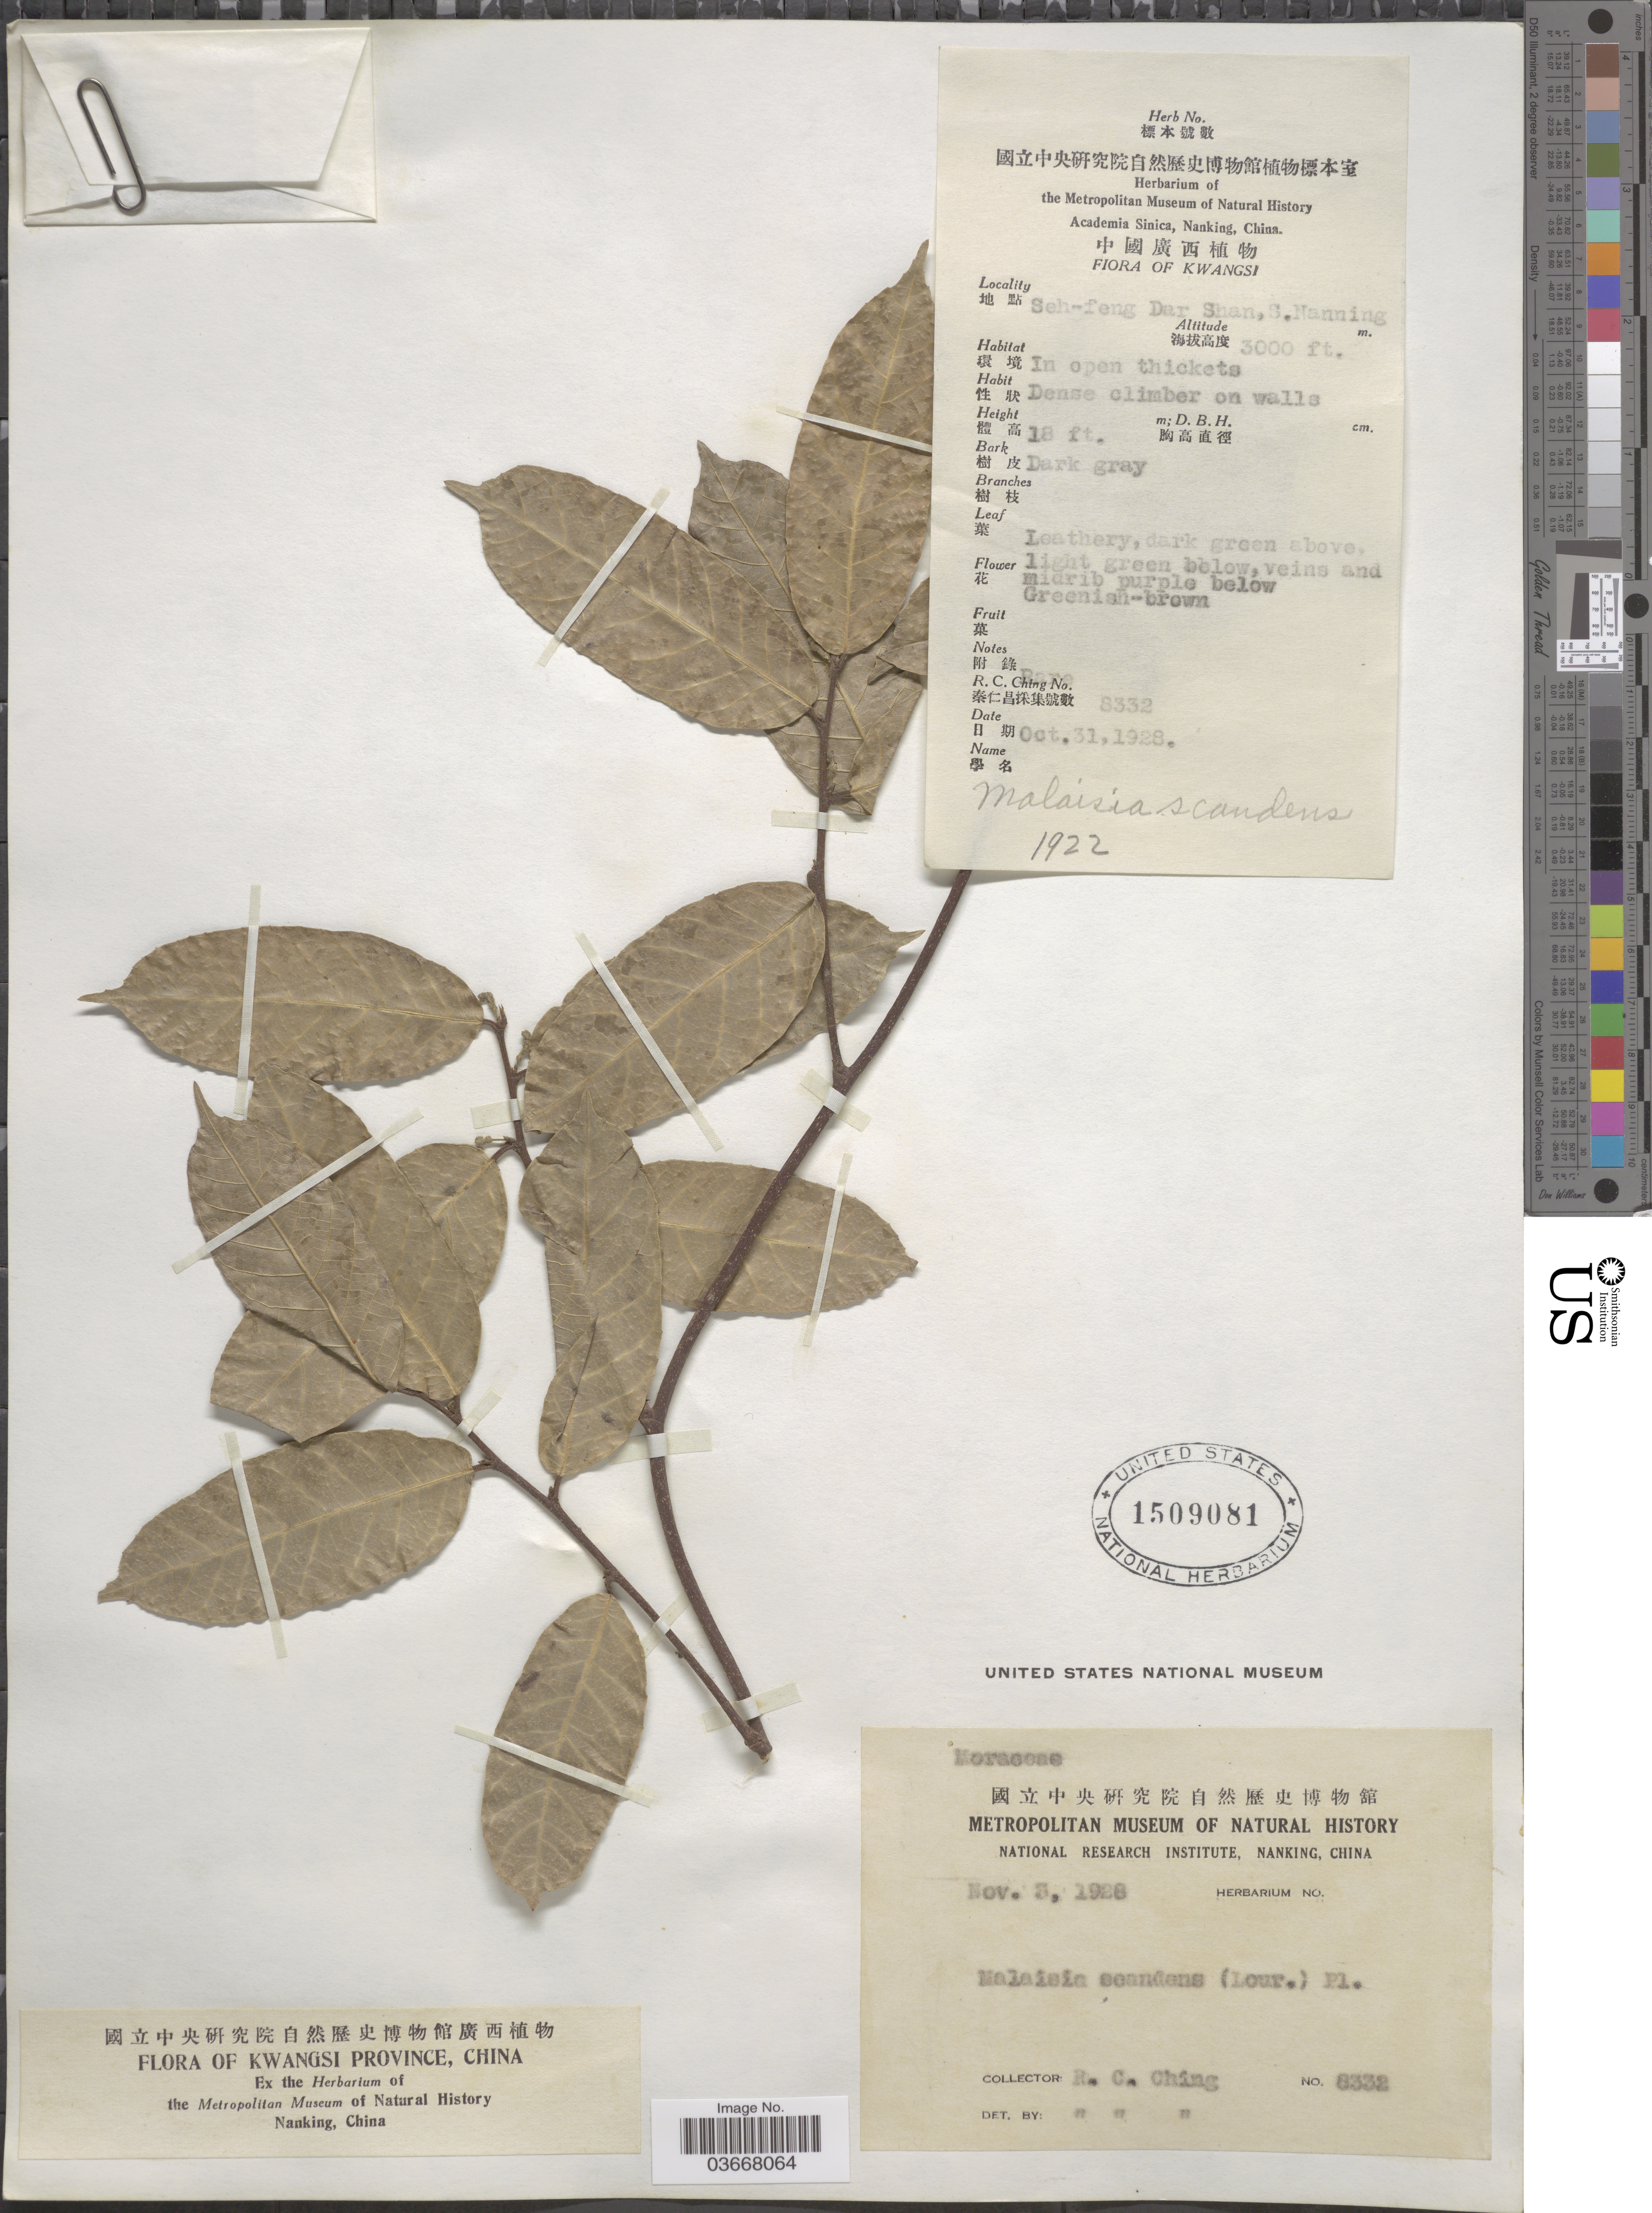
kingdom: Plantae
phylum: Tracheophyta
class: Magnoliopsida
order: Rosales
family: Moraceae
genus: Malaisia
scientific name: Malaisia scandens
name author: (Lour.) Planch.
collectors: R. C. Ching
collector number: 8332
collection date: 1928-10-31/1928-11-03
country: China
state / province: Guangxi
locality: Kwangsi Province. Seh-feng Dar Shan, S. Nanning.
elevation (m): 914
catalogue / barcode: US 1509081